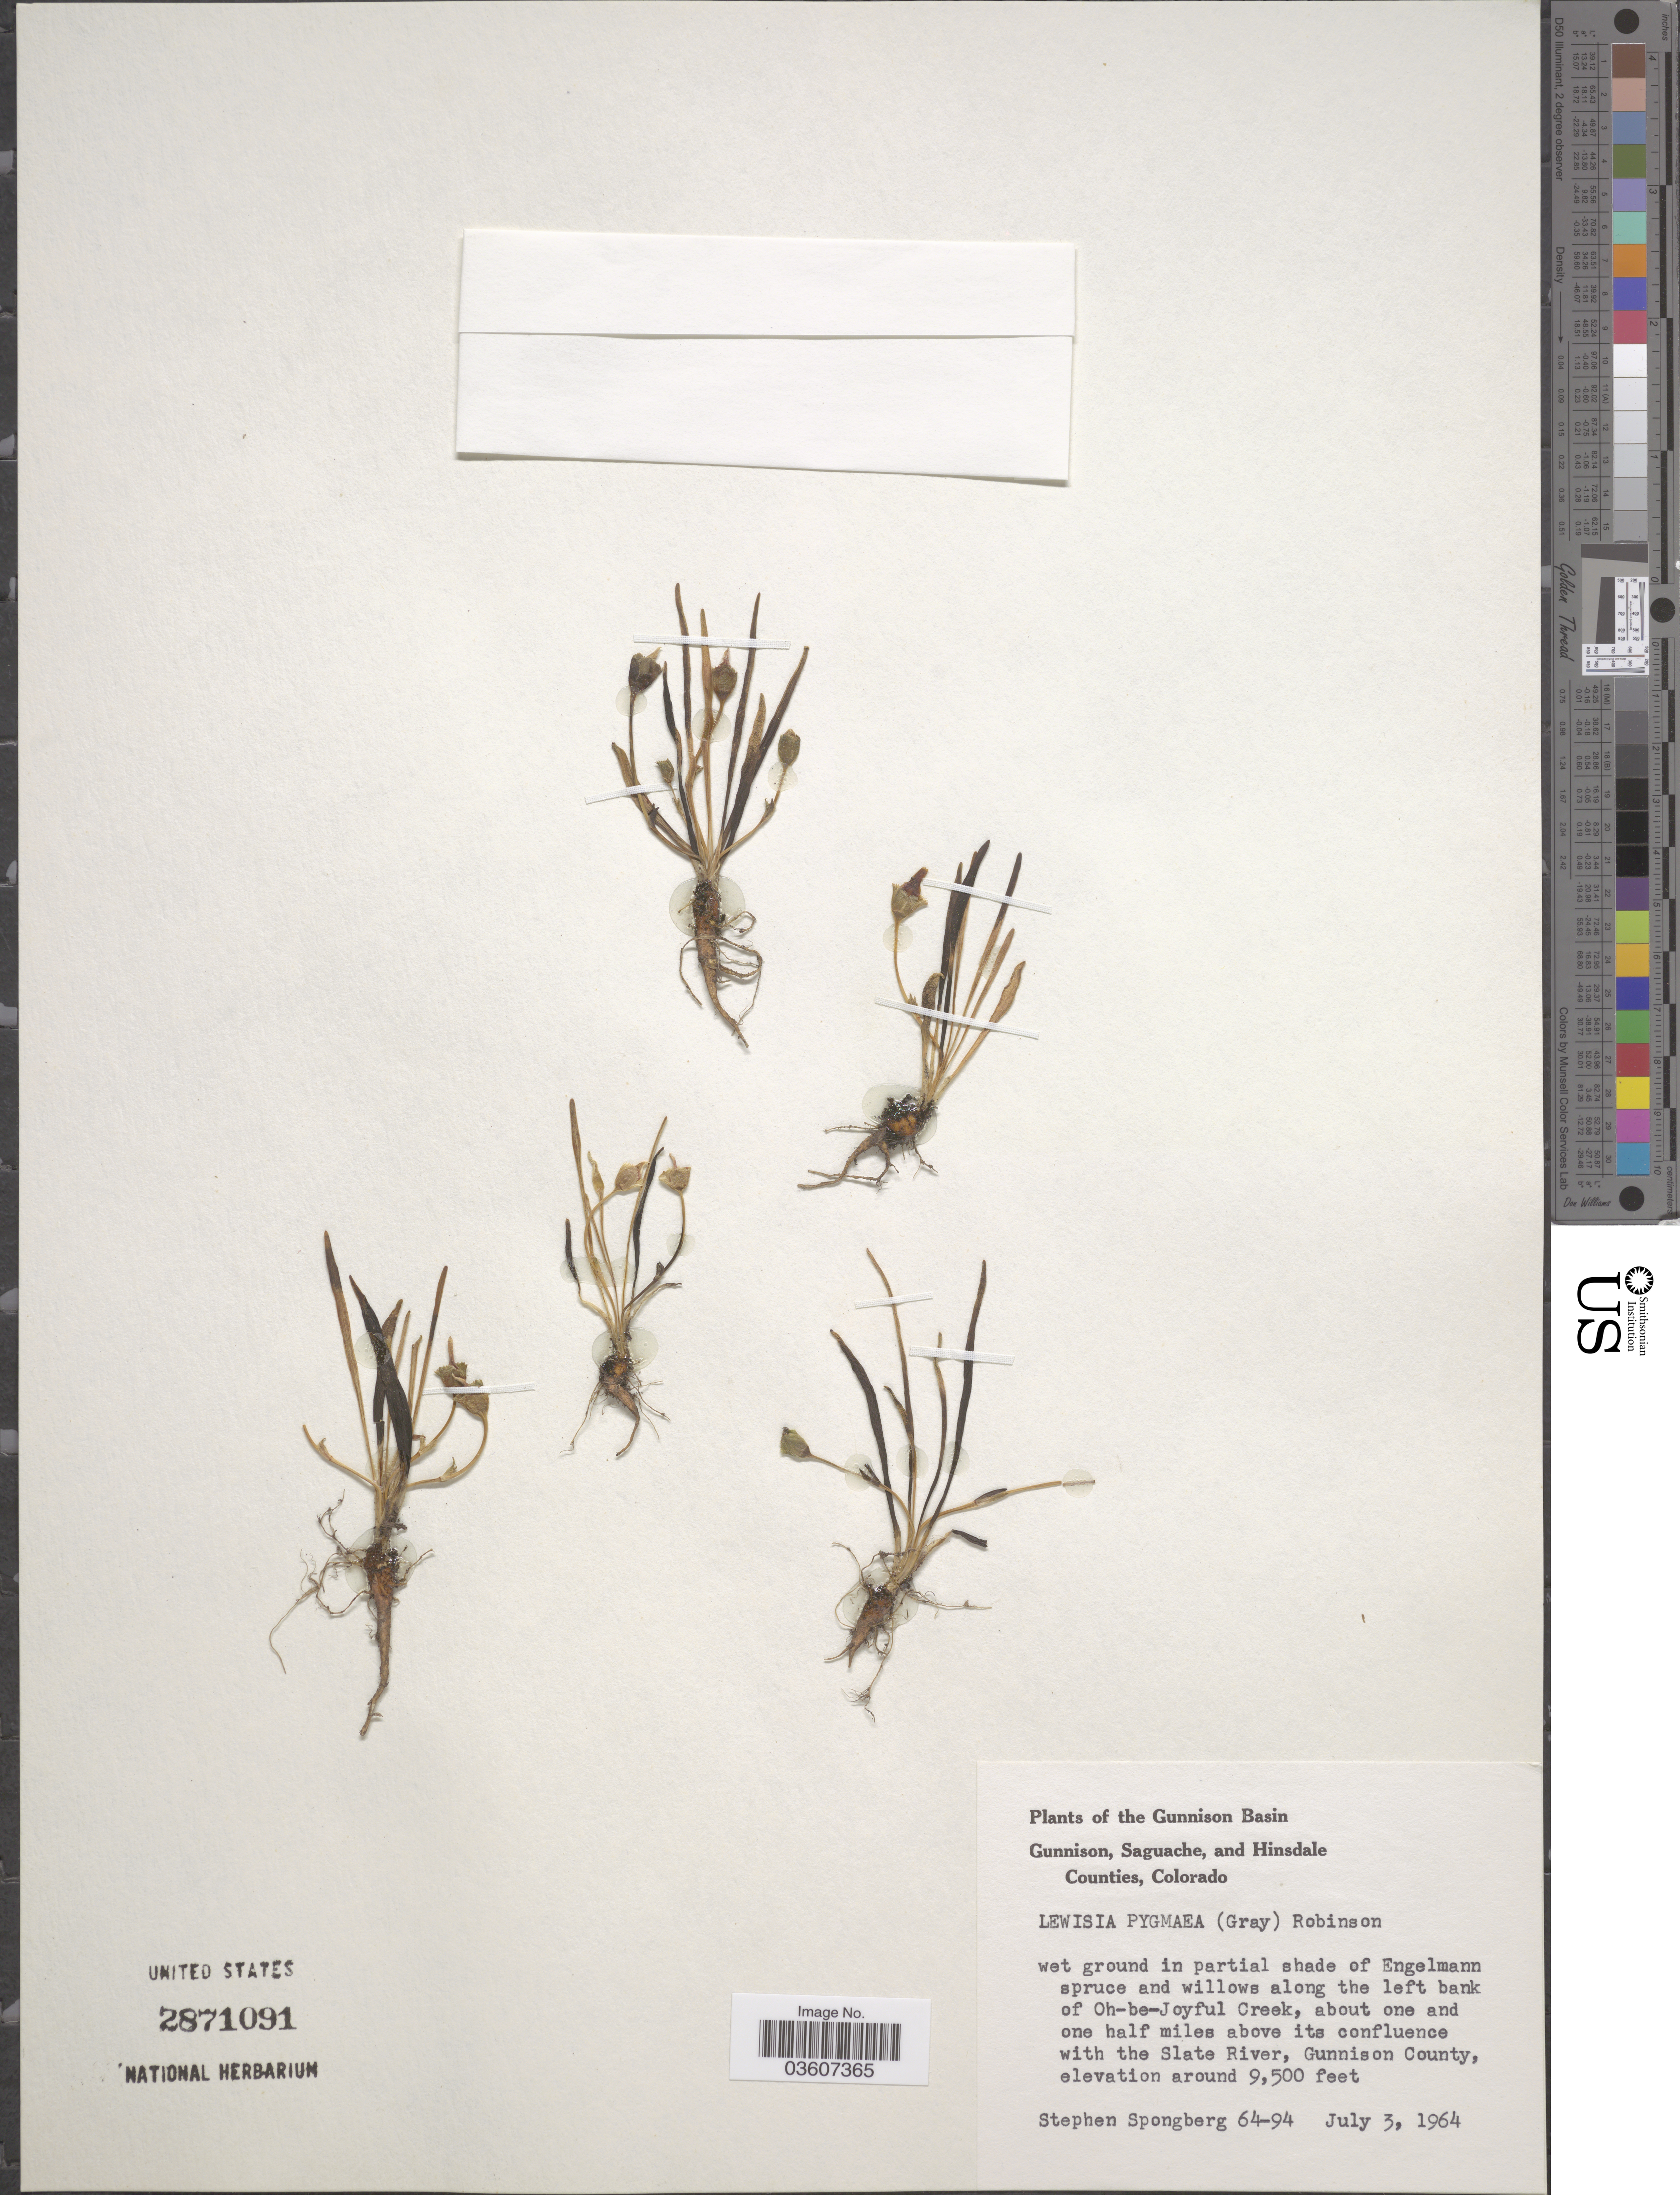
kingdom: Plantae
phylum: Tracheophyta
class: Magnoliopsida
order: Caryophyllales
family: Montiaceae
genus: Lewisia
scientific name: Lewisia pygmaea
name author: (A. Gray) B.L. Rob.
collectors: S. A.Spongberg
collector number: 64-94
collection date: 1964-07-03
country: United States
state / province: Colorado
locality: The Gunnison Basin. Willows along the left bank of Oh-be-Joyful Creek, about one and one half miles above its confluence with the Slate River, Gunnison County.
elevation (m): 2896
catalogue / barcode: US 2871091